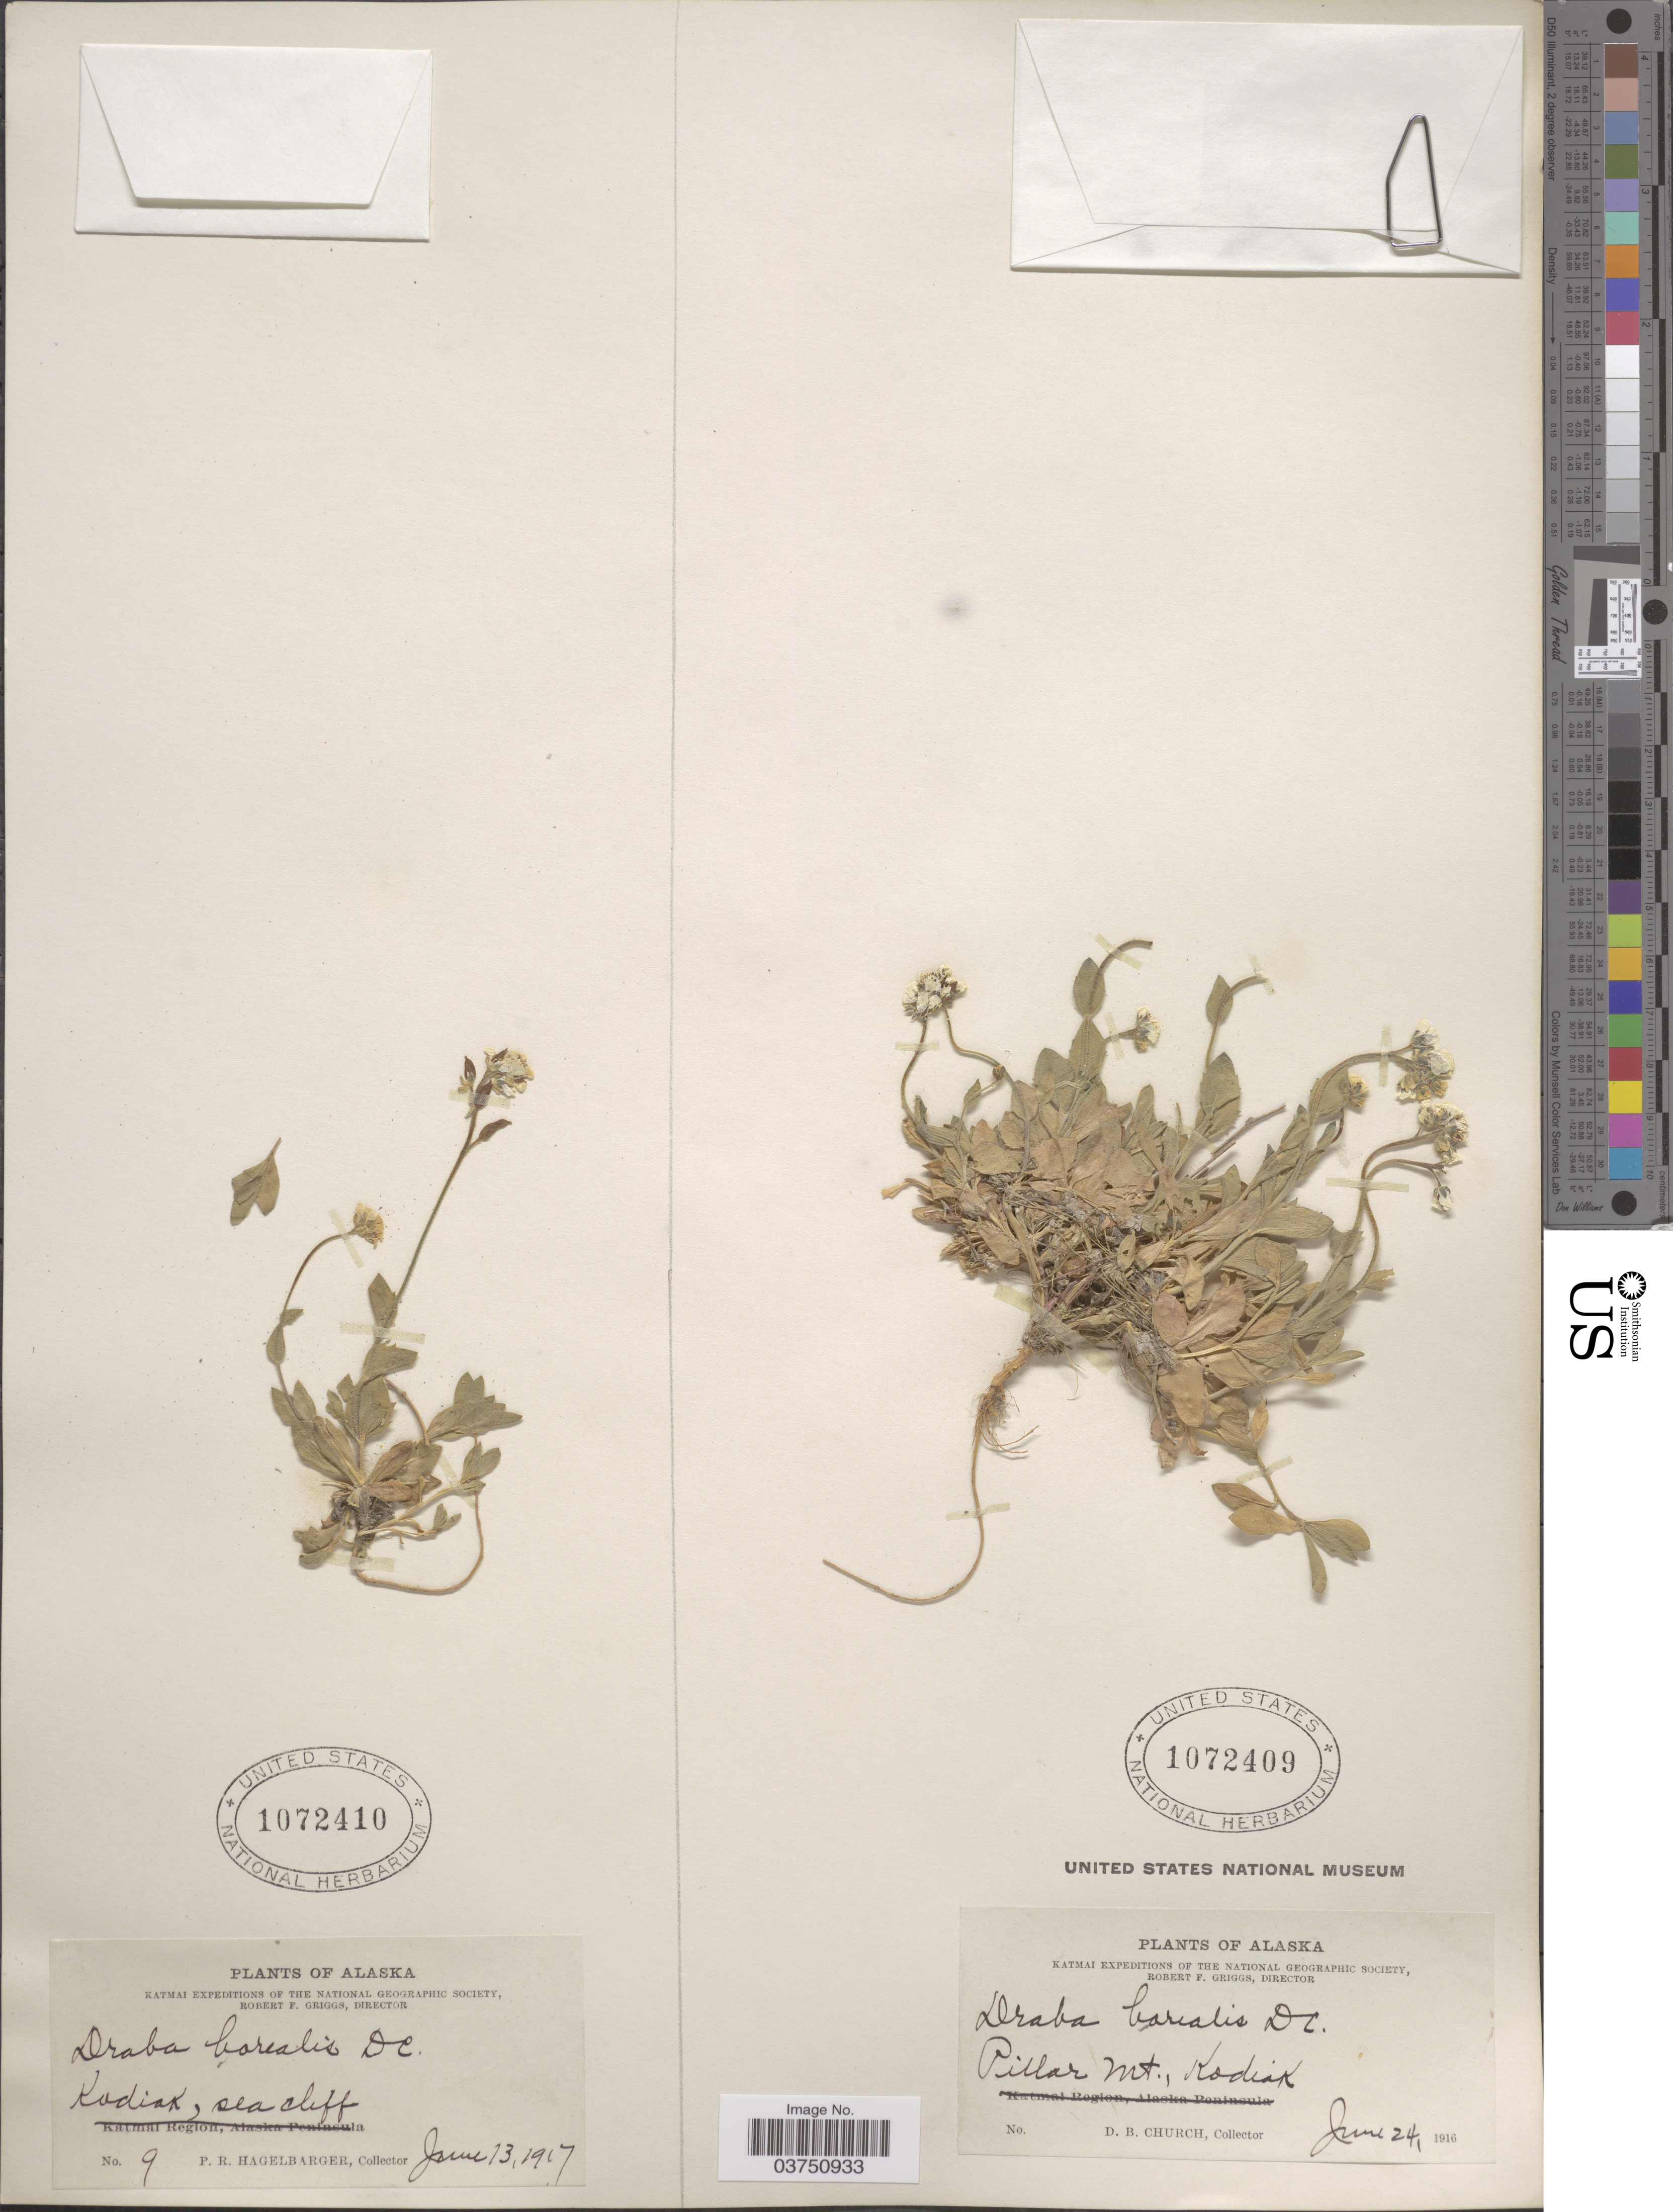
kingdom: Plantae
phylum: Tracheophyta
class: Magnoliopsida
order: Brassicales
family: Brassicaceae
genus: Draba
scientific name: Draba borealis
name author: DC.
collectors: D. Church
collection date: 1916-06-24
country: United States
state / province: Alaska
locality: Pillar mt., Kodiak.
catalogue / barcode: US 1072409